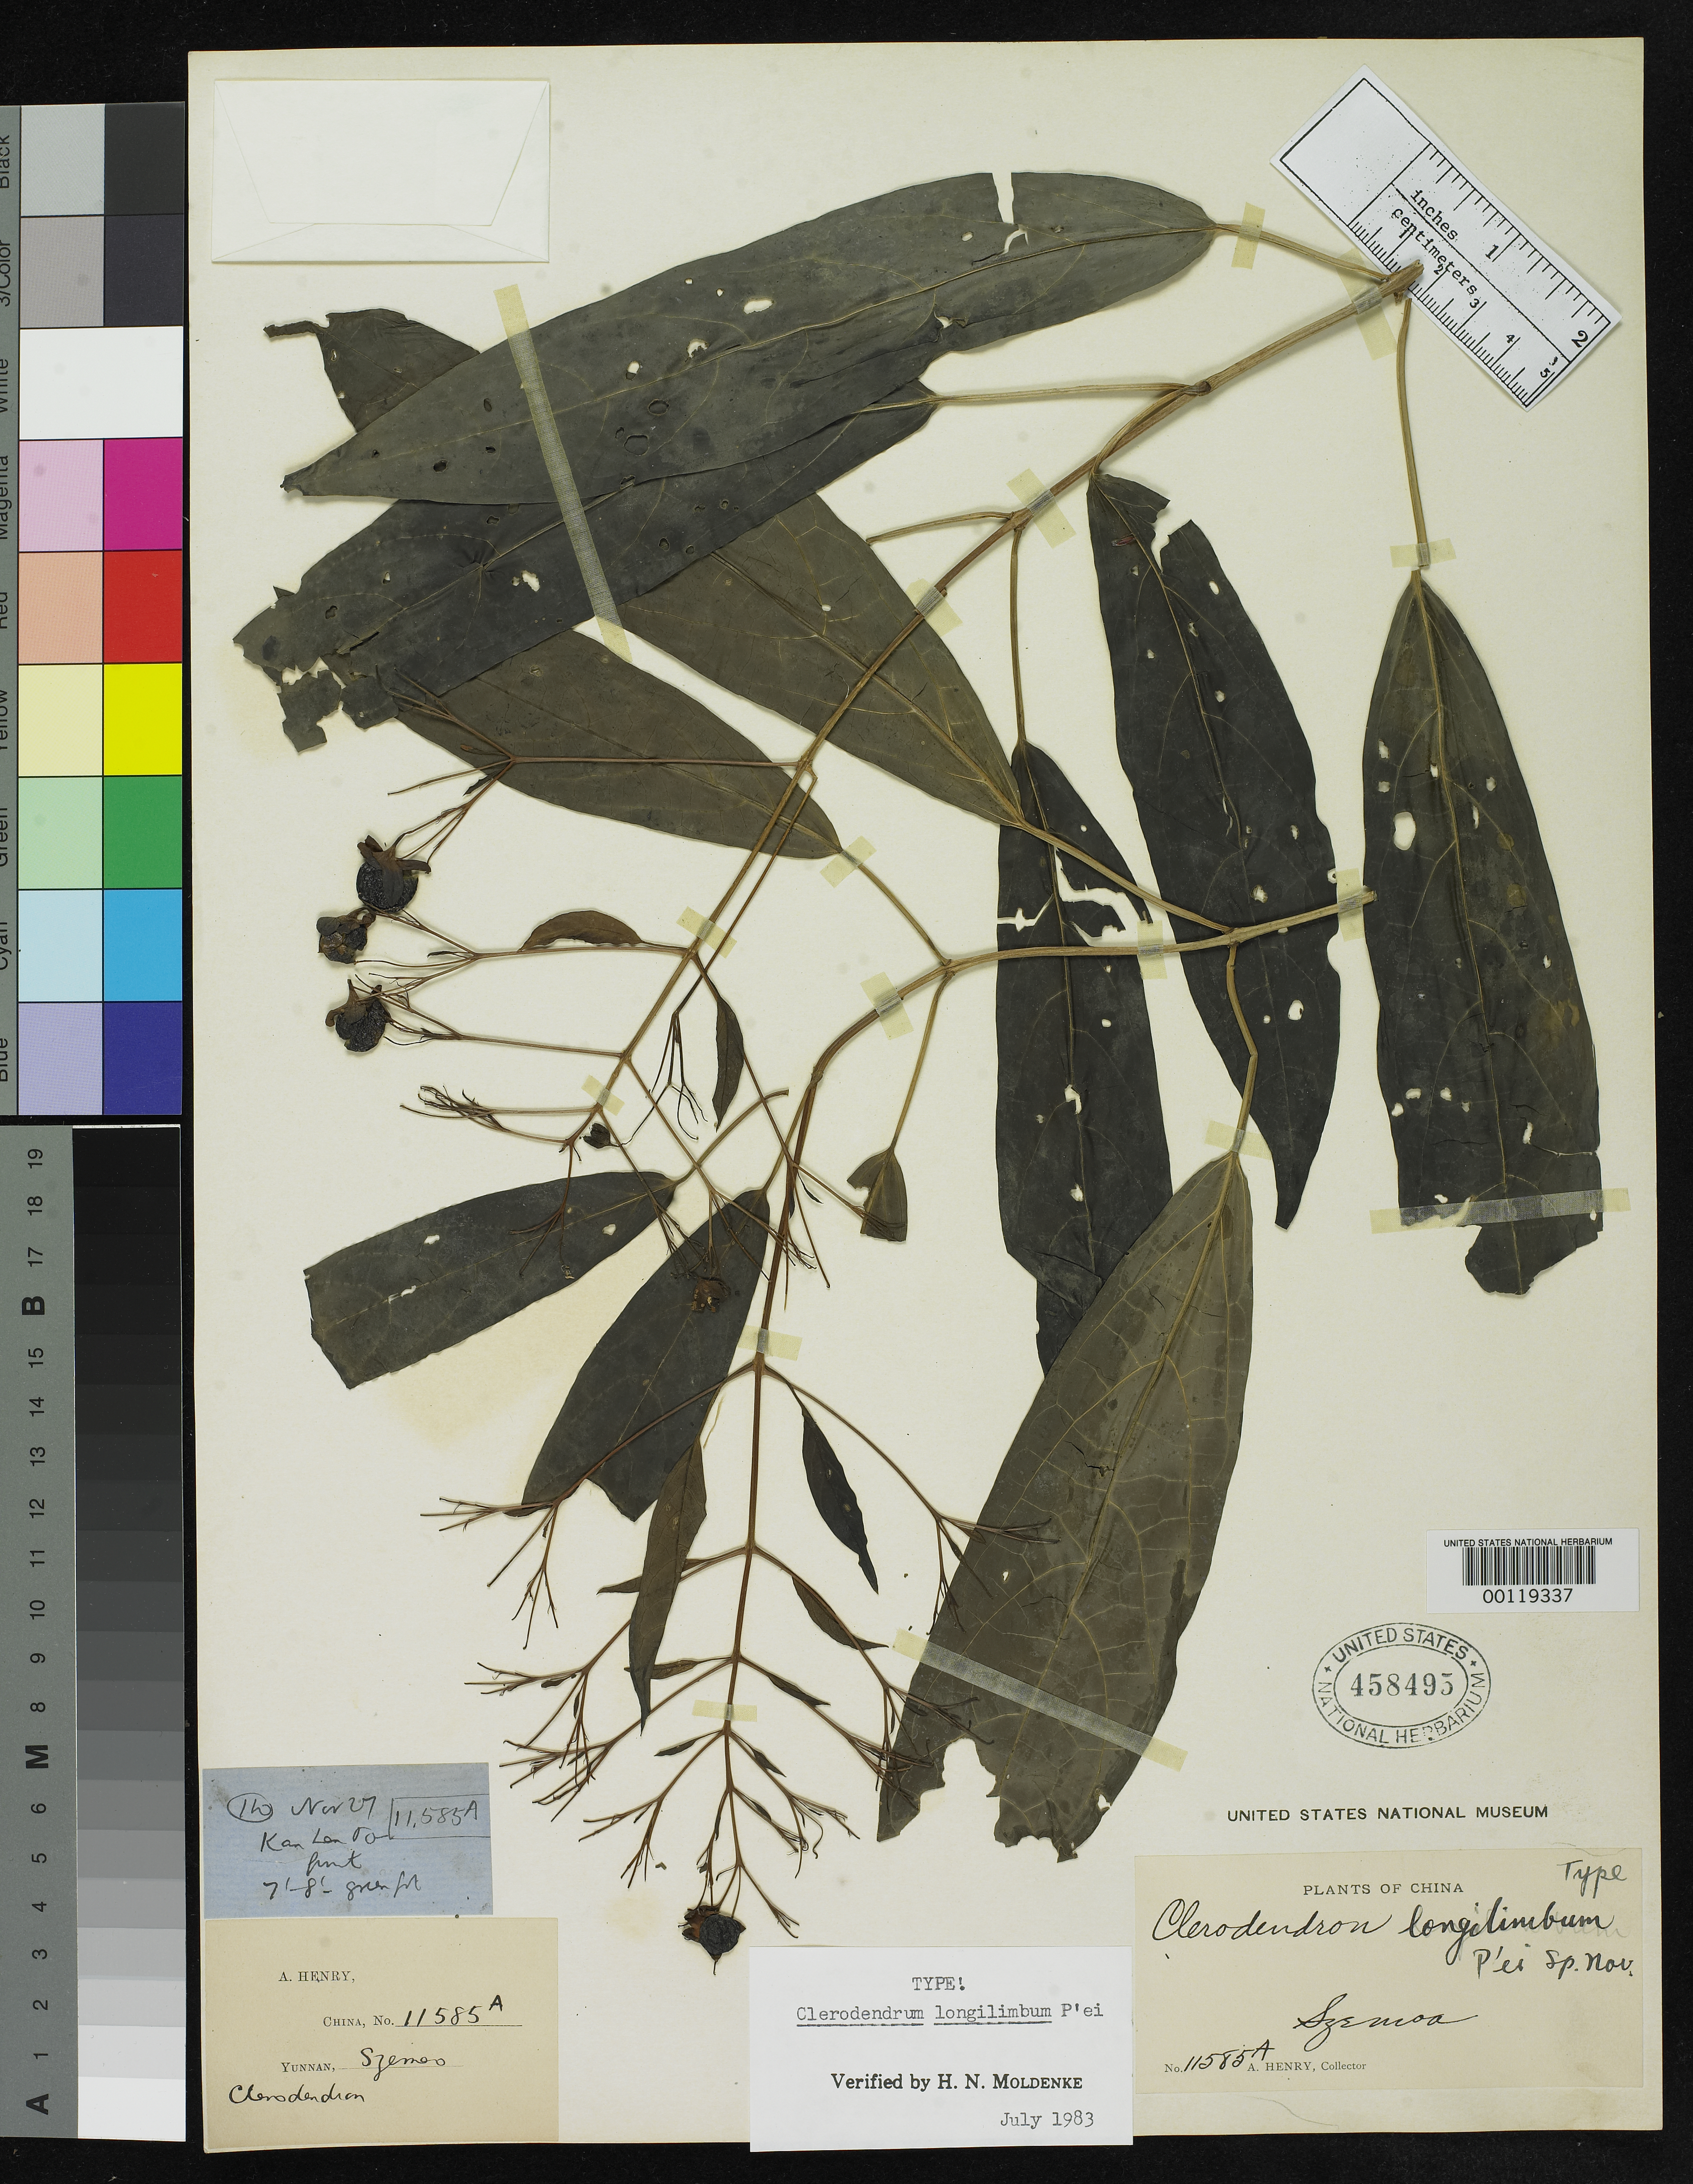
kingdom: Plantae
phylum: Tracheophyta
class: Magnoliopsida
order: Lamiales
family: Lamiaceae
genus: Clerodendrum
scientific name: Clerodendrum longilimbum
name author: C. P'ei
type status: Type Collection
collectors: A. Henry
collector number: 11585 A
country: China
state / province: Yunnan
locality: Szemoa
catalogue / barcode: US 458495